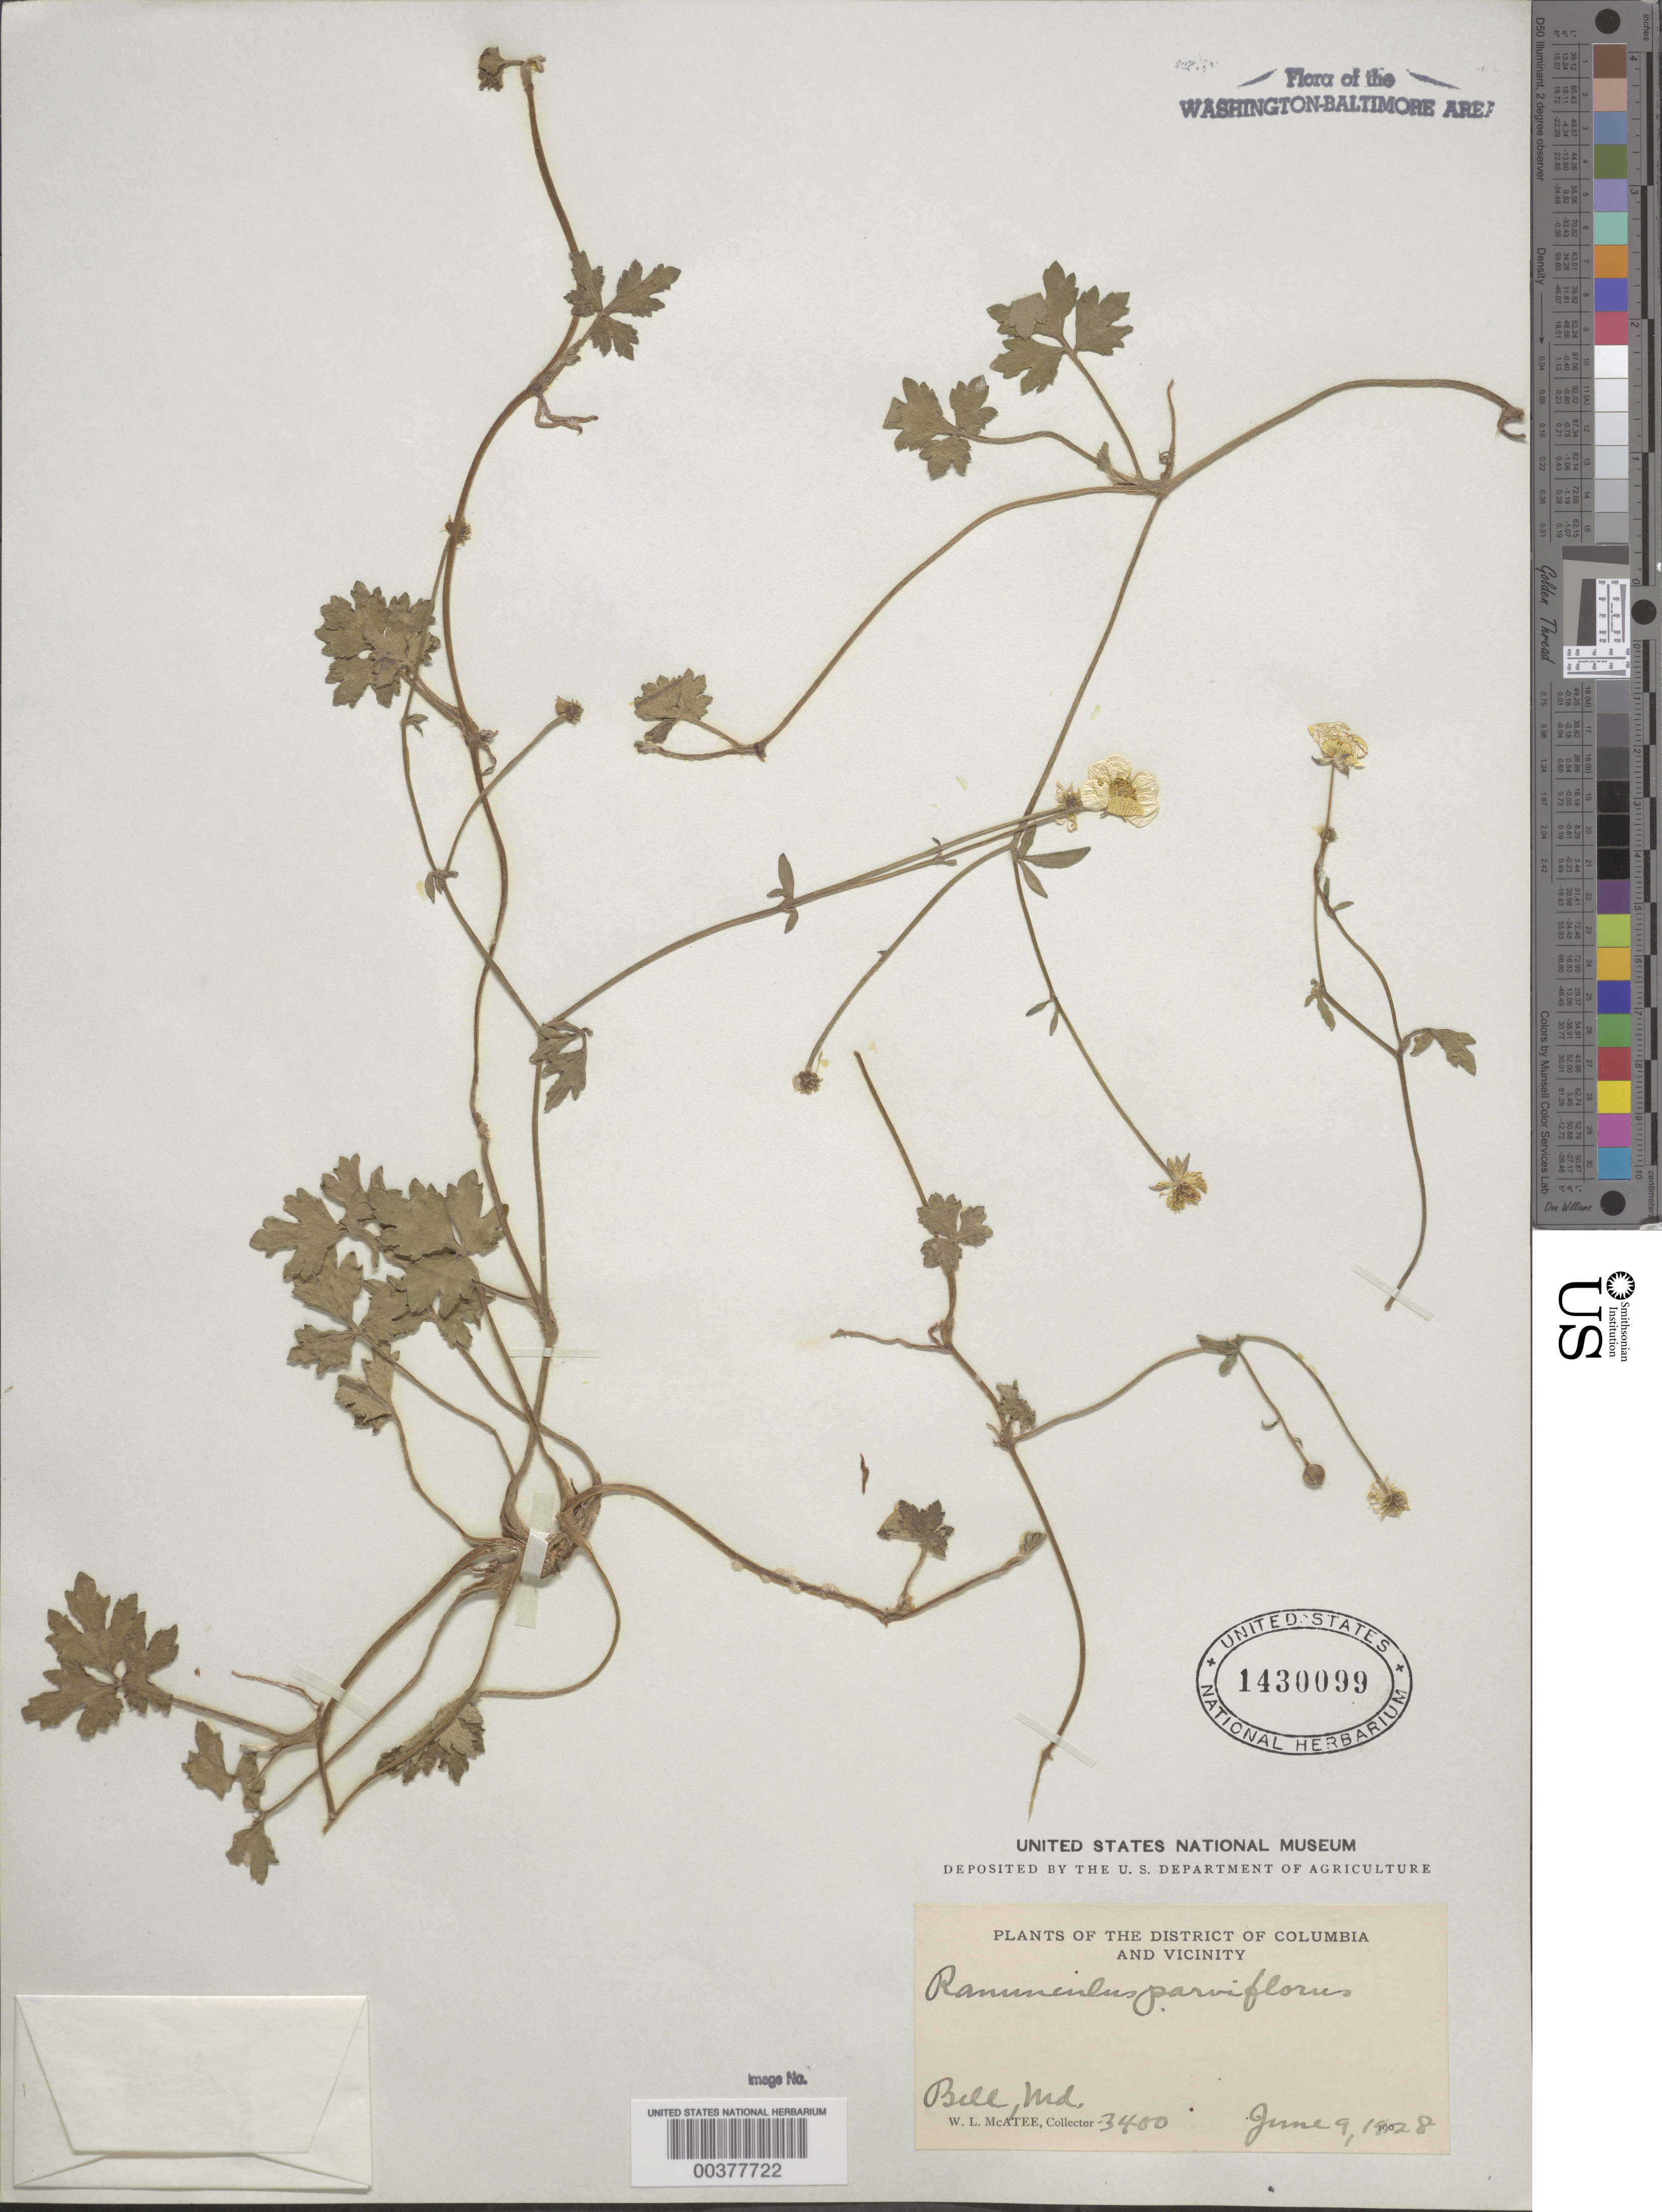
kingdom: Plantae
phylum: Tracheophyta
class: Magnoliopsida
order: Ranunculales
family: Ranunculaceae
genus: Ranunculus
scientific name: Ranunculus parviflorus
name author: L.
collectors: W. McAtee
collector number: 3400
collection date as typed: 09 Jun 1928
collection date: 1928-06-09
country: United States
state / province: Maryland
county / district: Prince George's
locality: Bell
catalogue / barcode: US 1430099